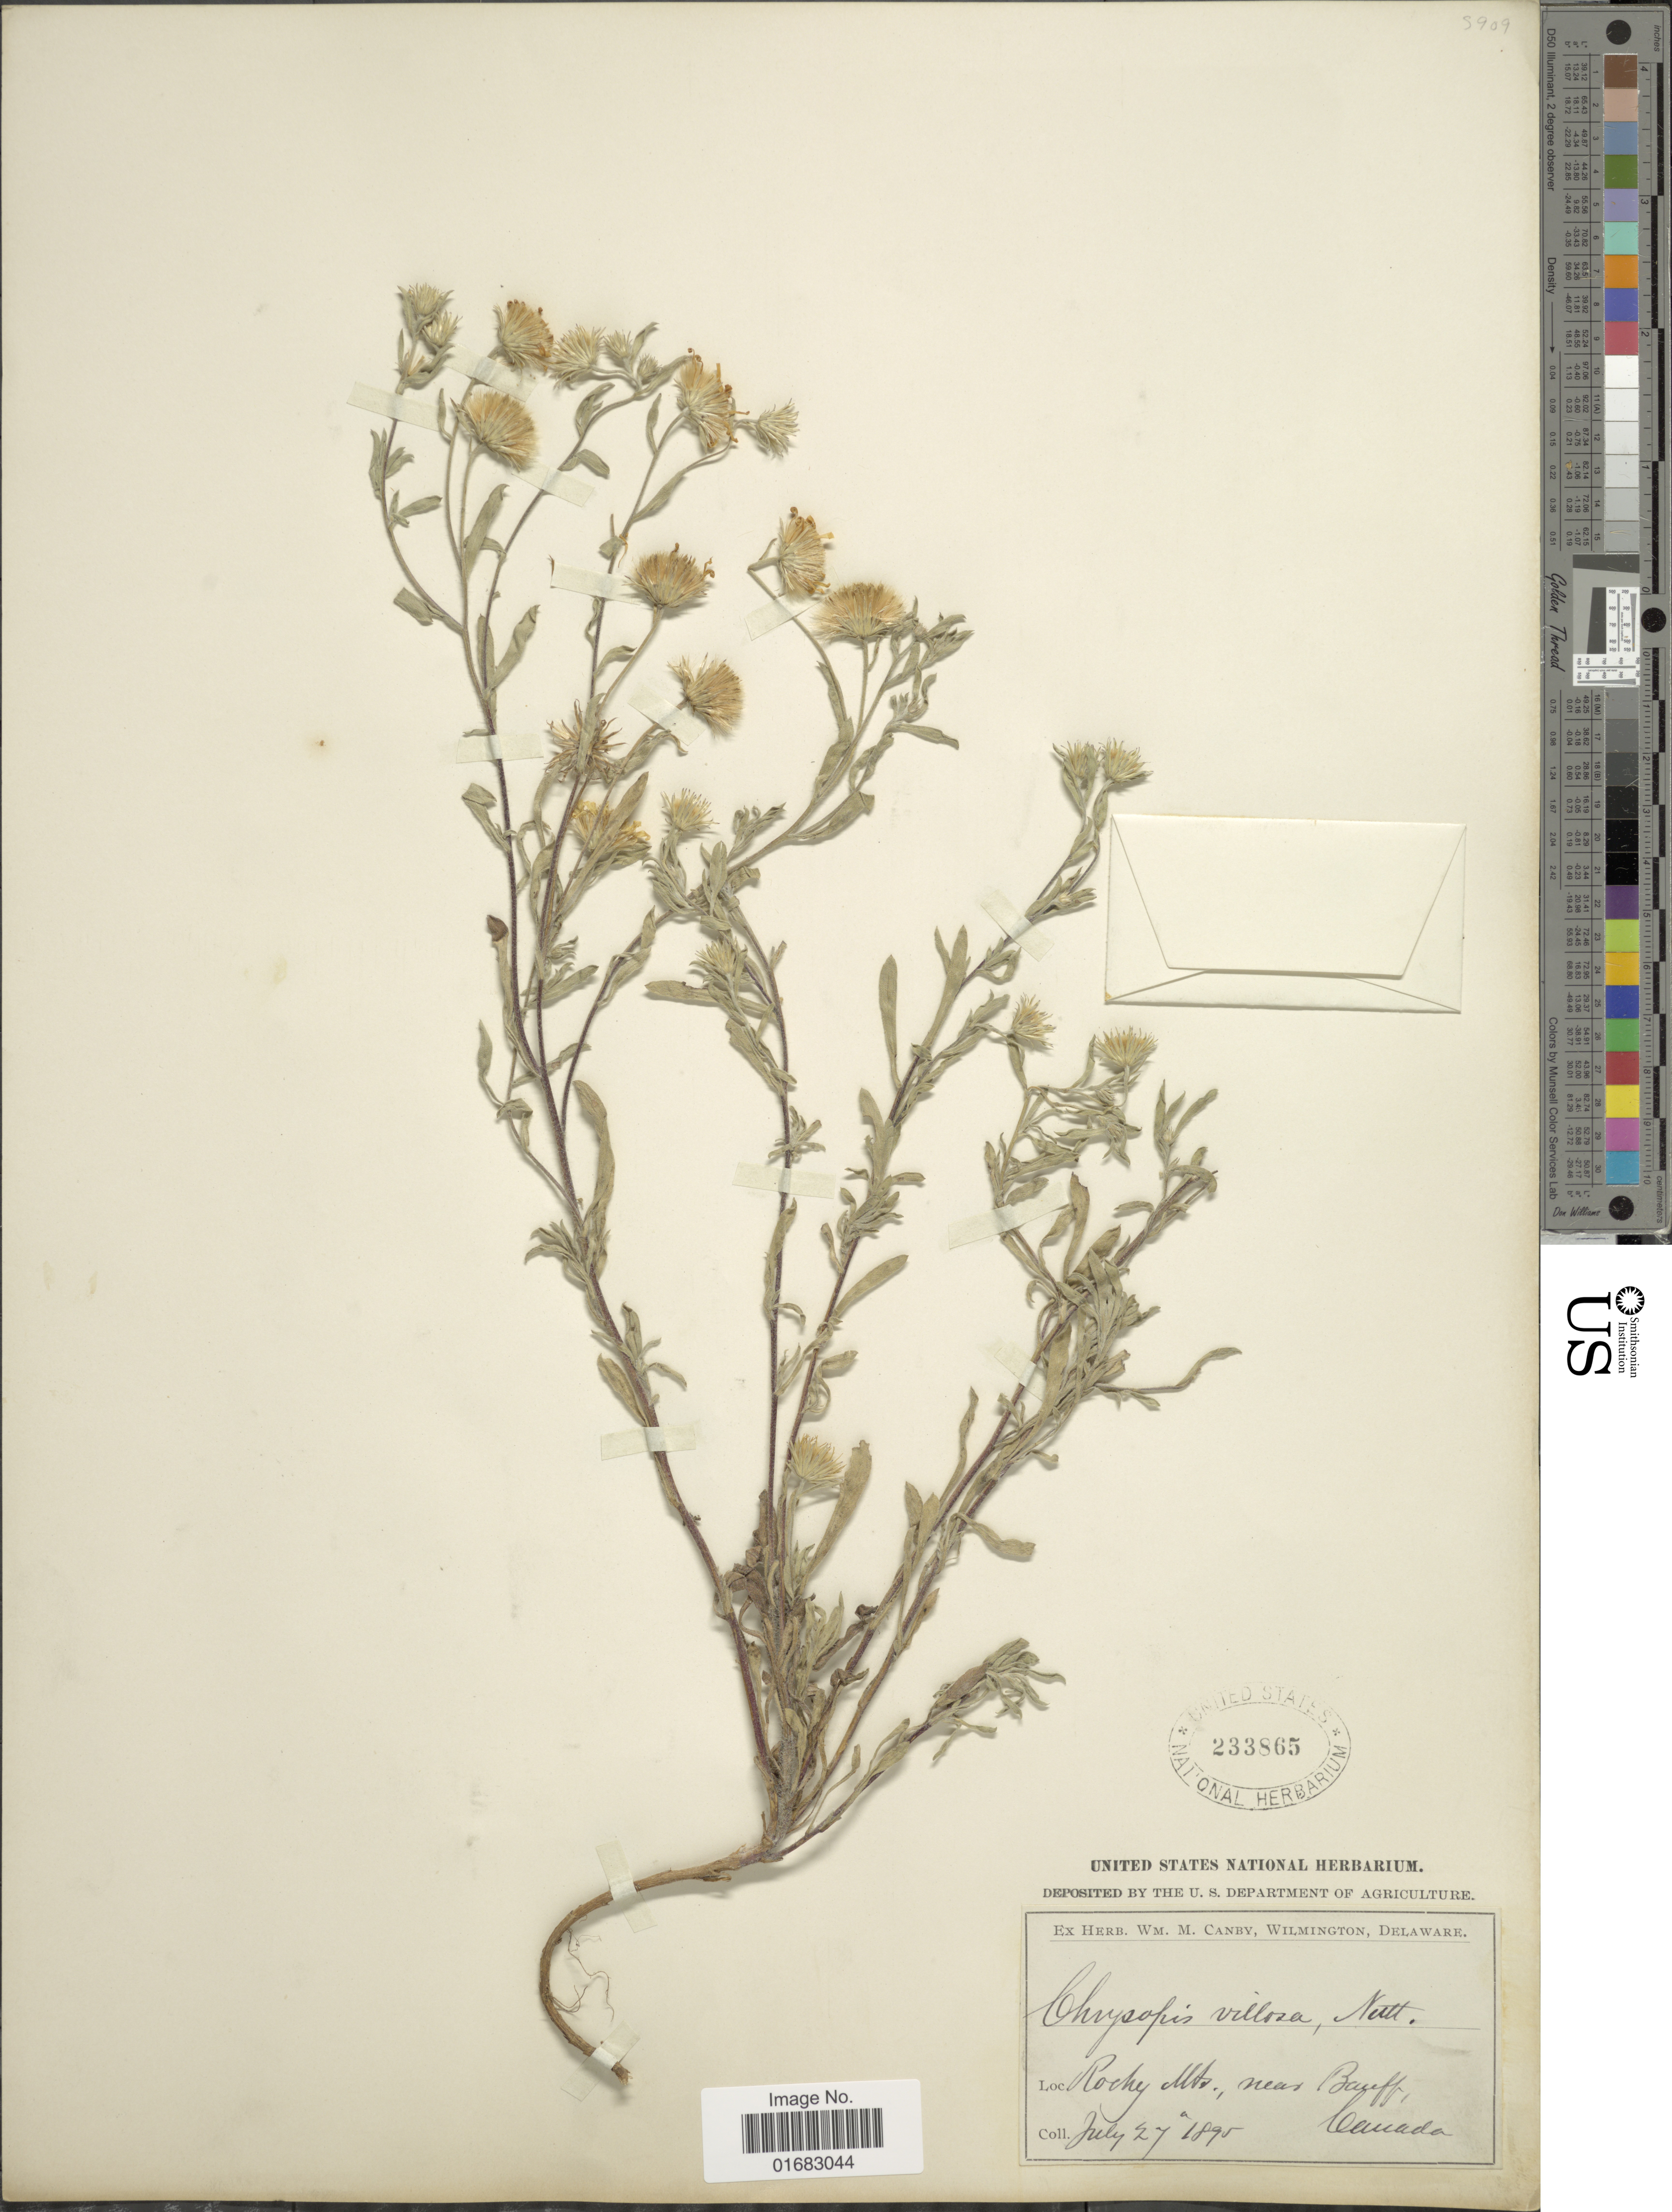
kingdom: Plantae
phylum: Tracheophyta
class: Magnoliopsida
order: Asterales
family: Asteraceae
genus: Heterotheca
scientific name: Heterotheca villosa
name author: (Pursh) Shinners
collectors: ex herb. W.M. Canby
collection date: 1895-07-27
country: United States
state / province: Delaware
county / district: New Castle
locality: Wilmington, Delaware. Rocky Mts, near Buff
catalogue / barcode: US 233865